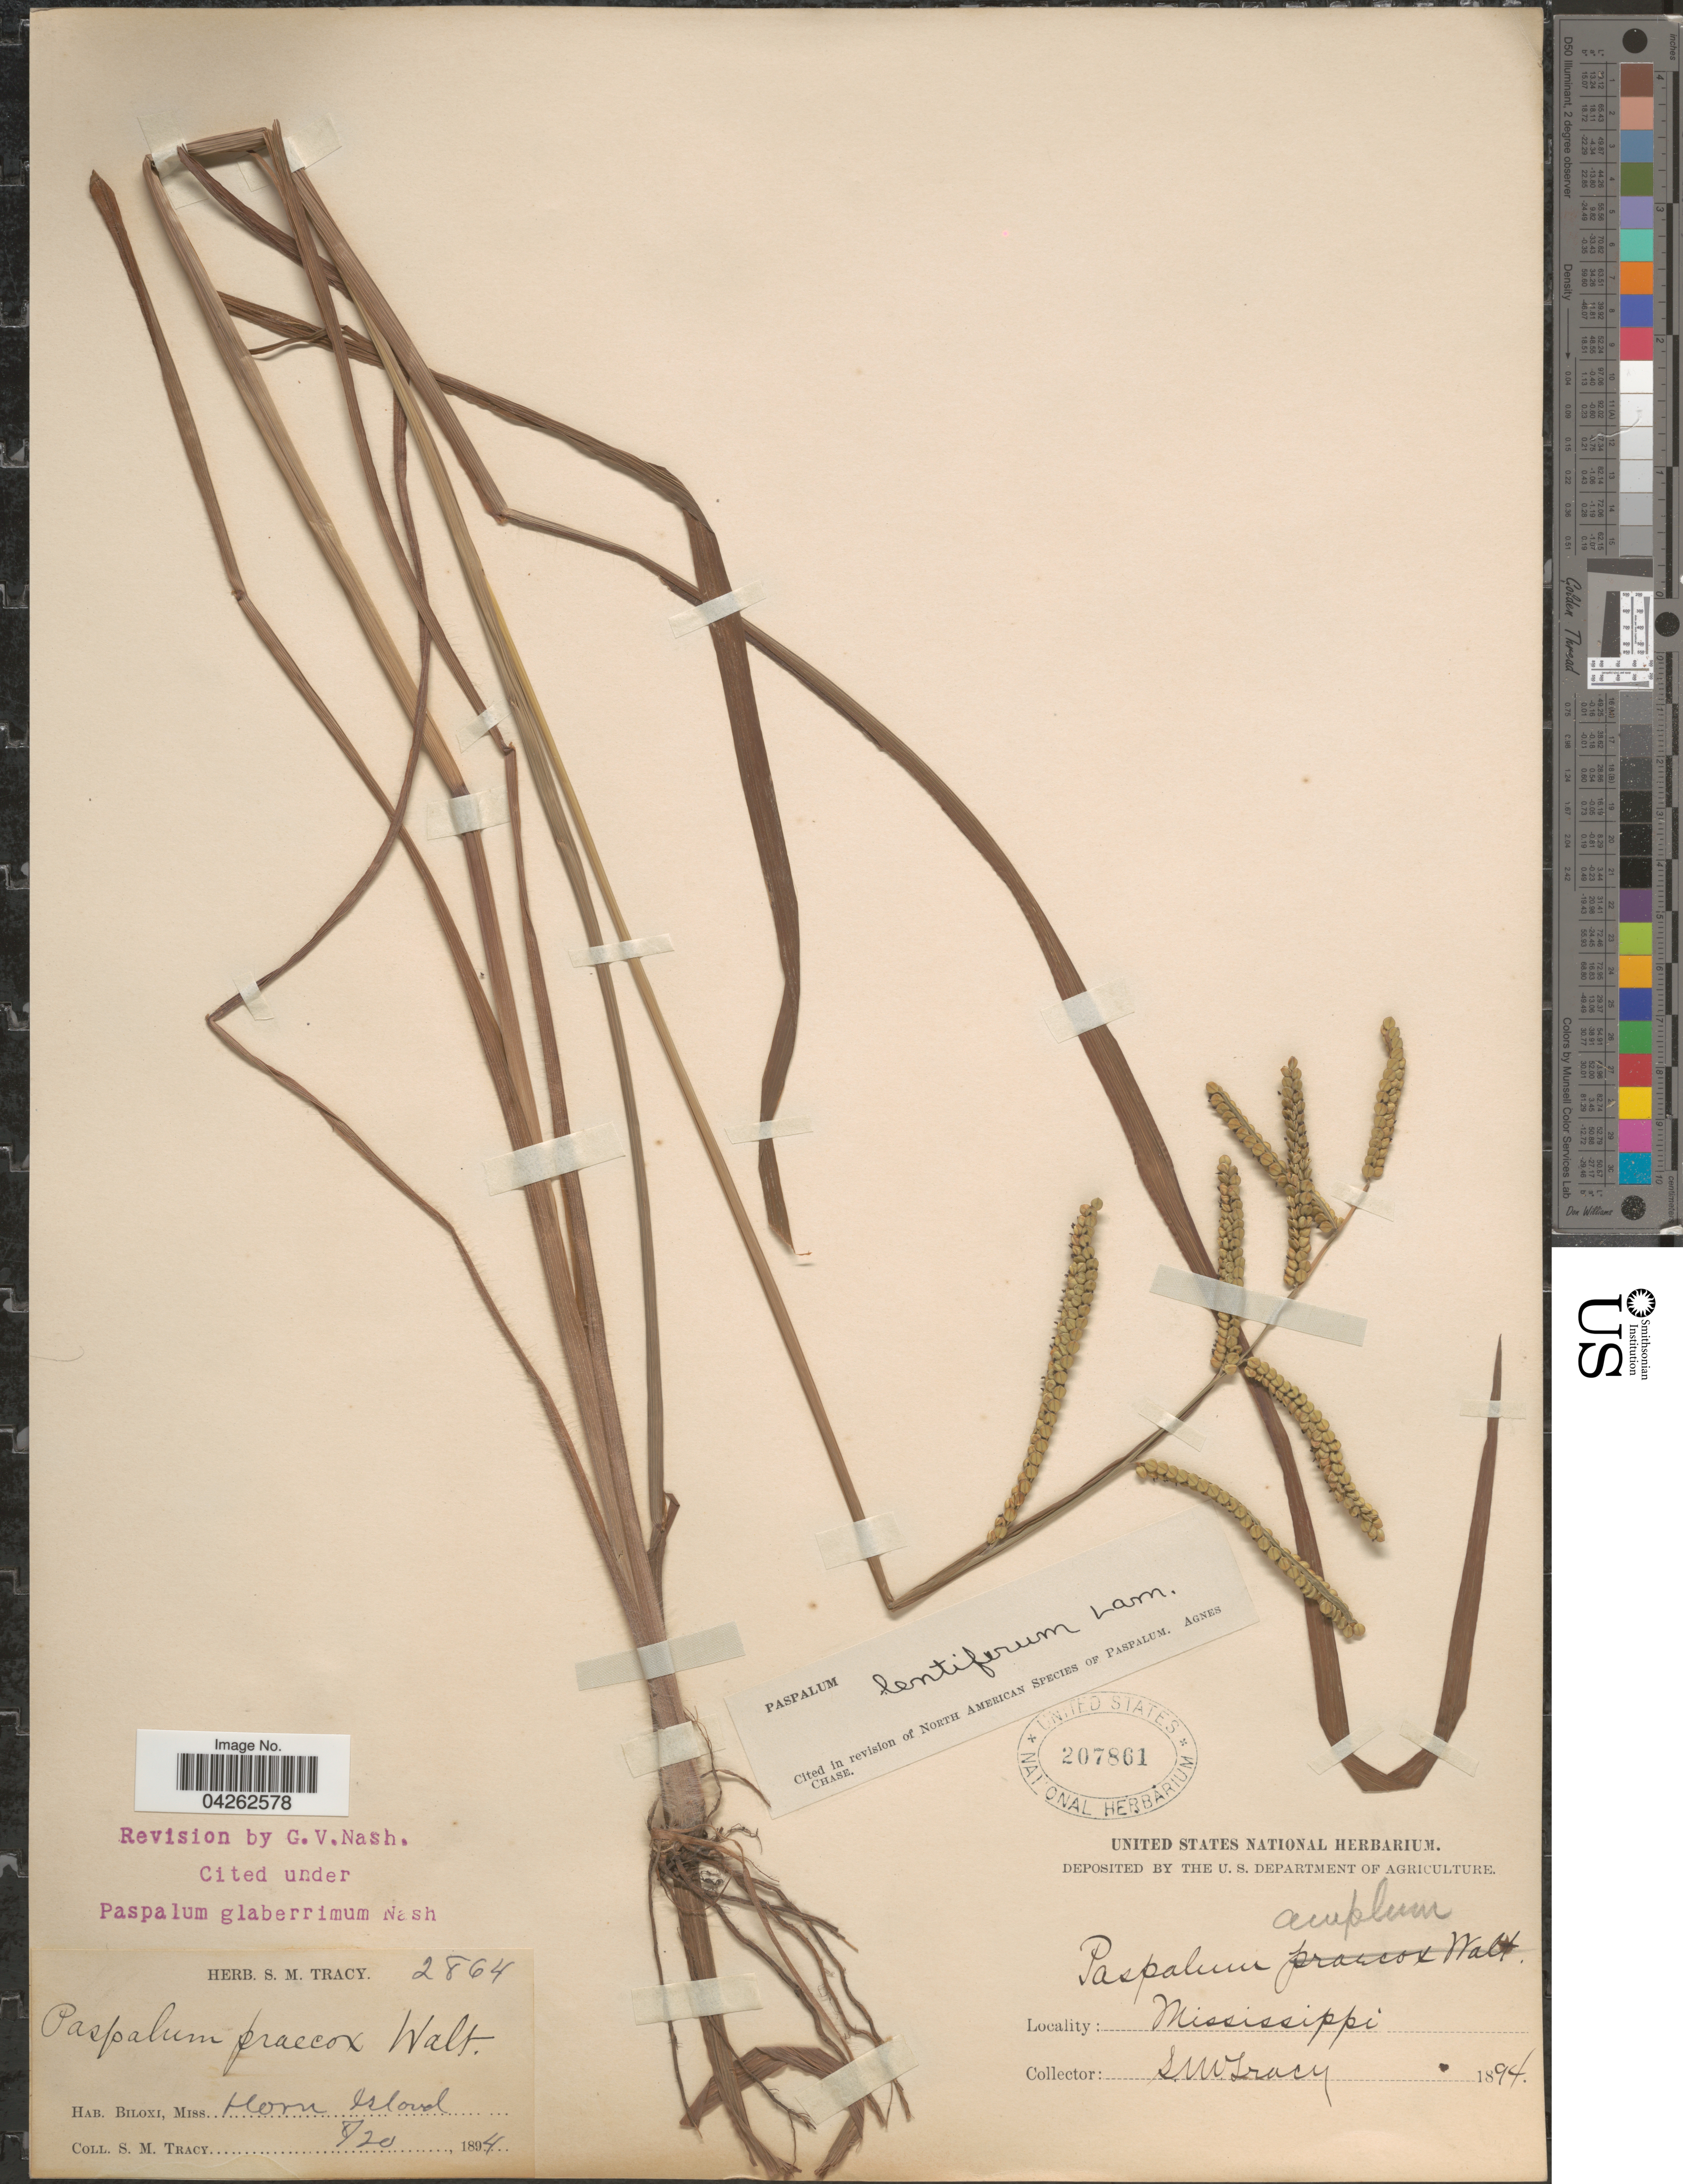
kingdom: Plantae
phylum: Tracheophyta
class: Liliopsida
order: Poales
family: Poaceae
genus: Paspalum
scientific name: Paspalum lentiferum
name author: Lam.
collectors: S. M. Tracy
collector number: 2864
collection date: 1894-08-20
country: United States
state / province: Mississippi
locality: Biloxi. Horn Island.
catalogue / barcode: US 207861